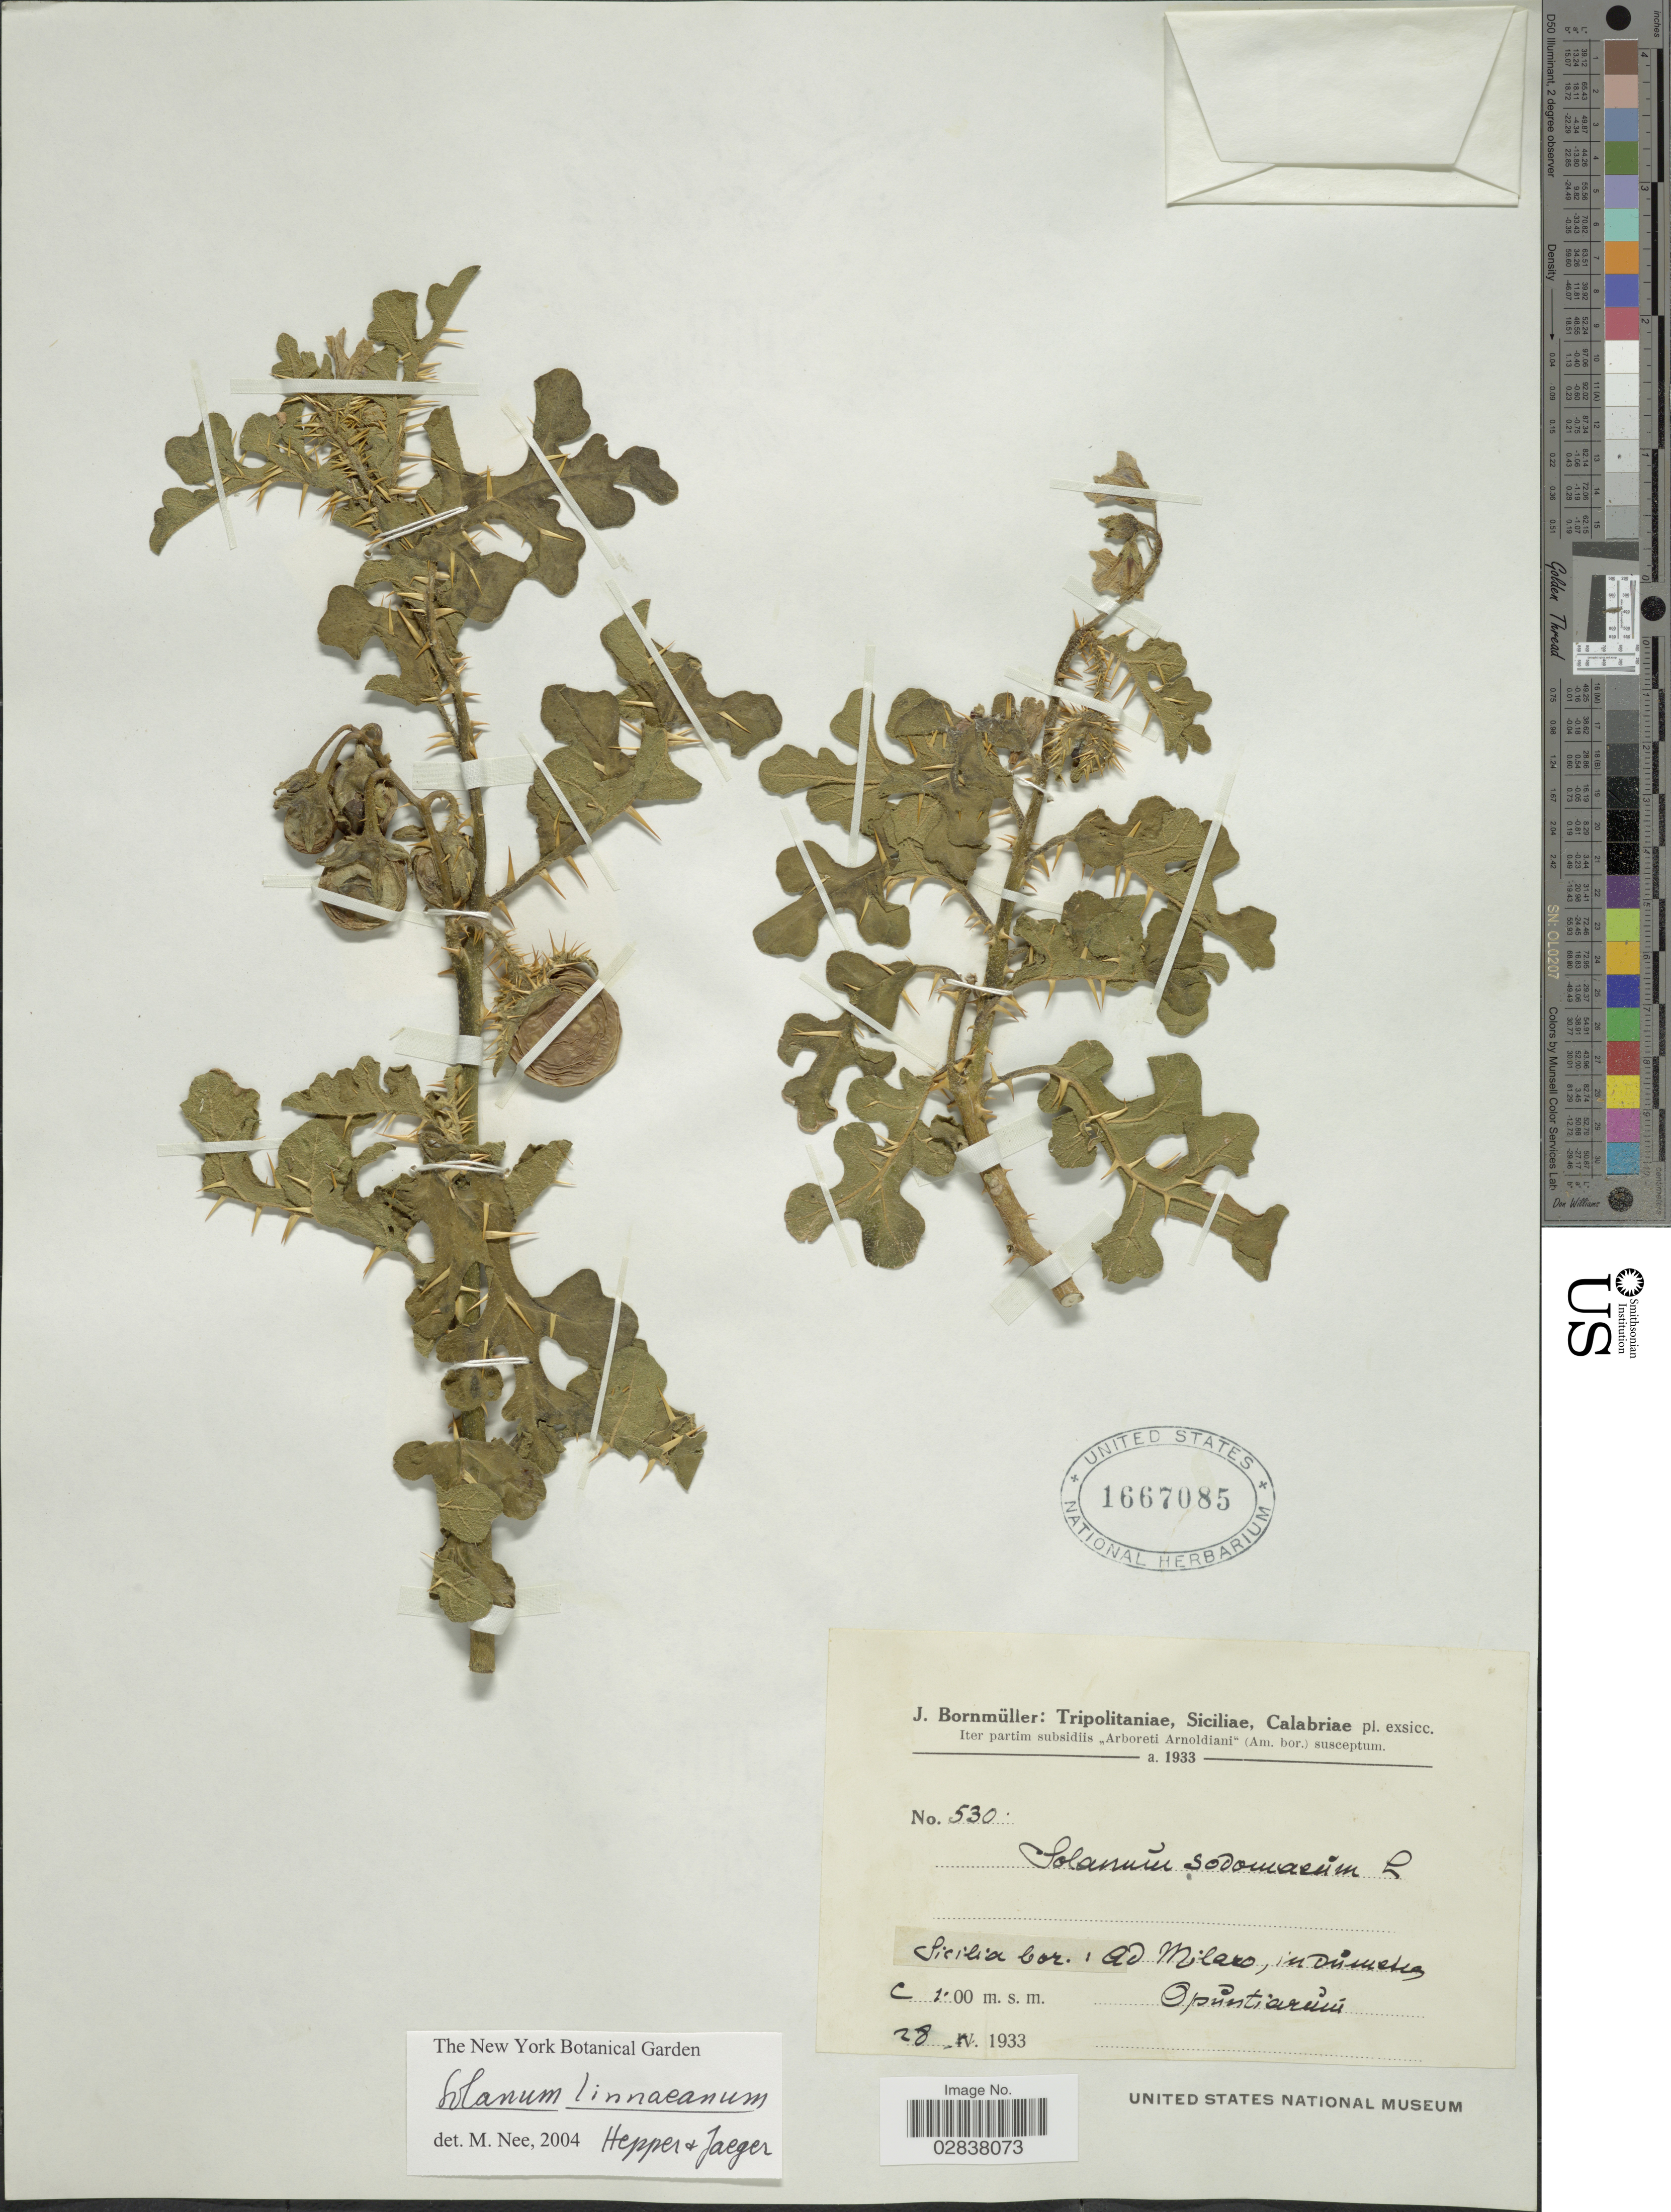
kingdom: Plantae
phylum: Tracheophyta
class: Magnoliopsida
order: Solanales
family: Solanaceae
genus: Solanum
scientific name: Solanum linnaeanum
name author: Hepper & P.-M.L.Jaeger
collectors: J. Bornmüller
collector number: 530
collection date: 1933-04-28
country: Italy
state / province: Siciliana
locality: Sicilia bor., ad Milaro, in Dünestra [interpreted].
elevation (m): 100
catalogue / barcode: US 1667085